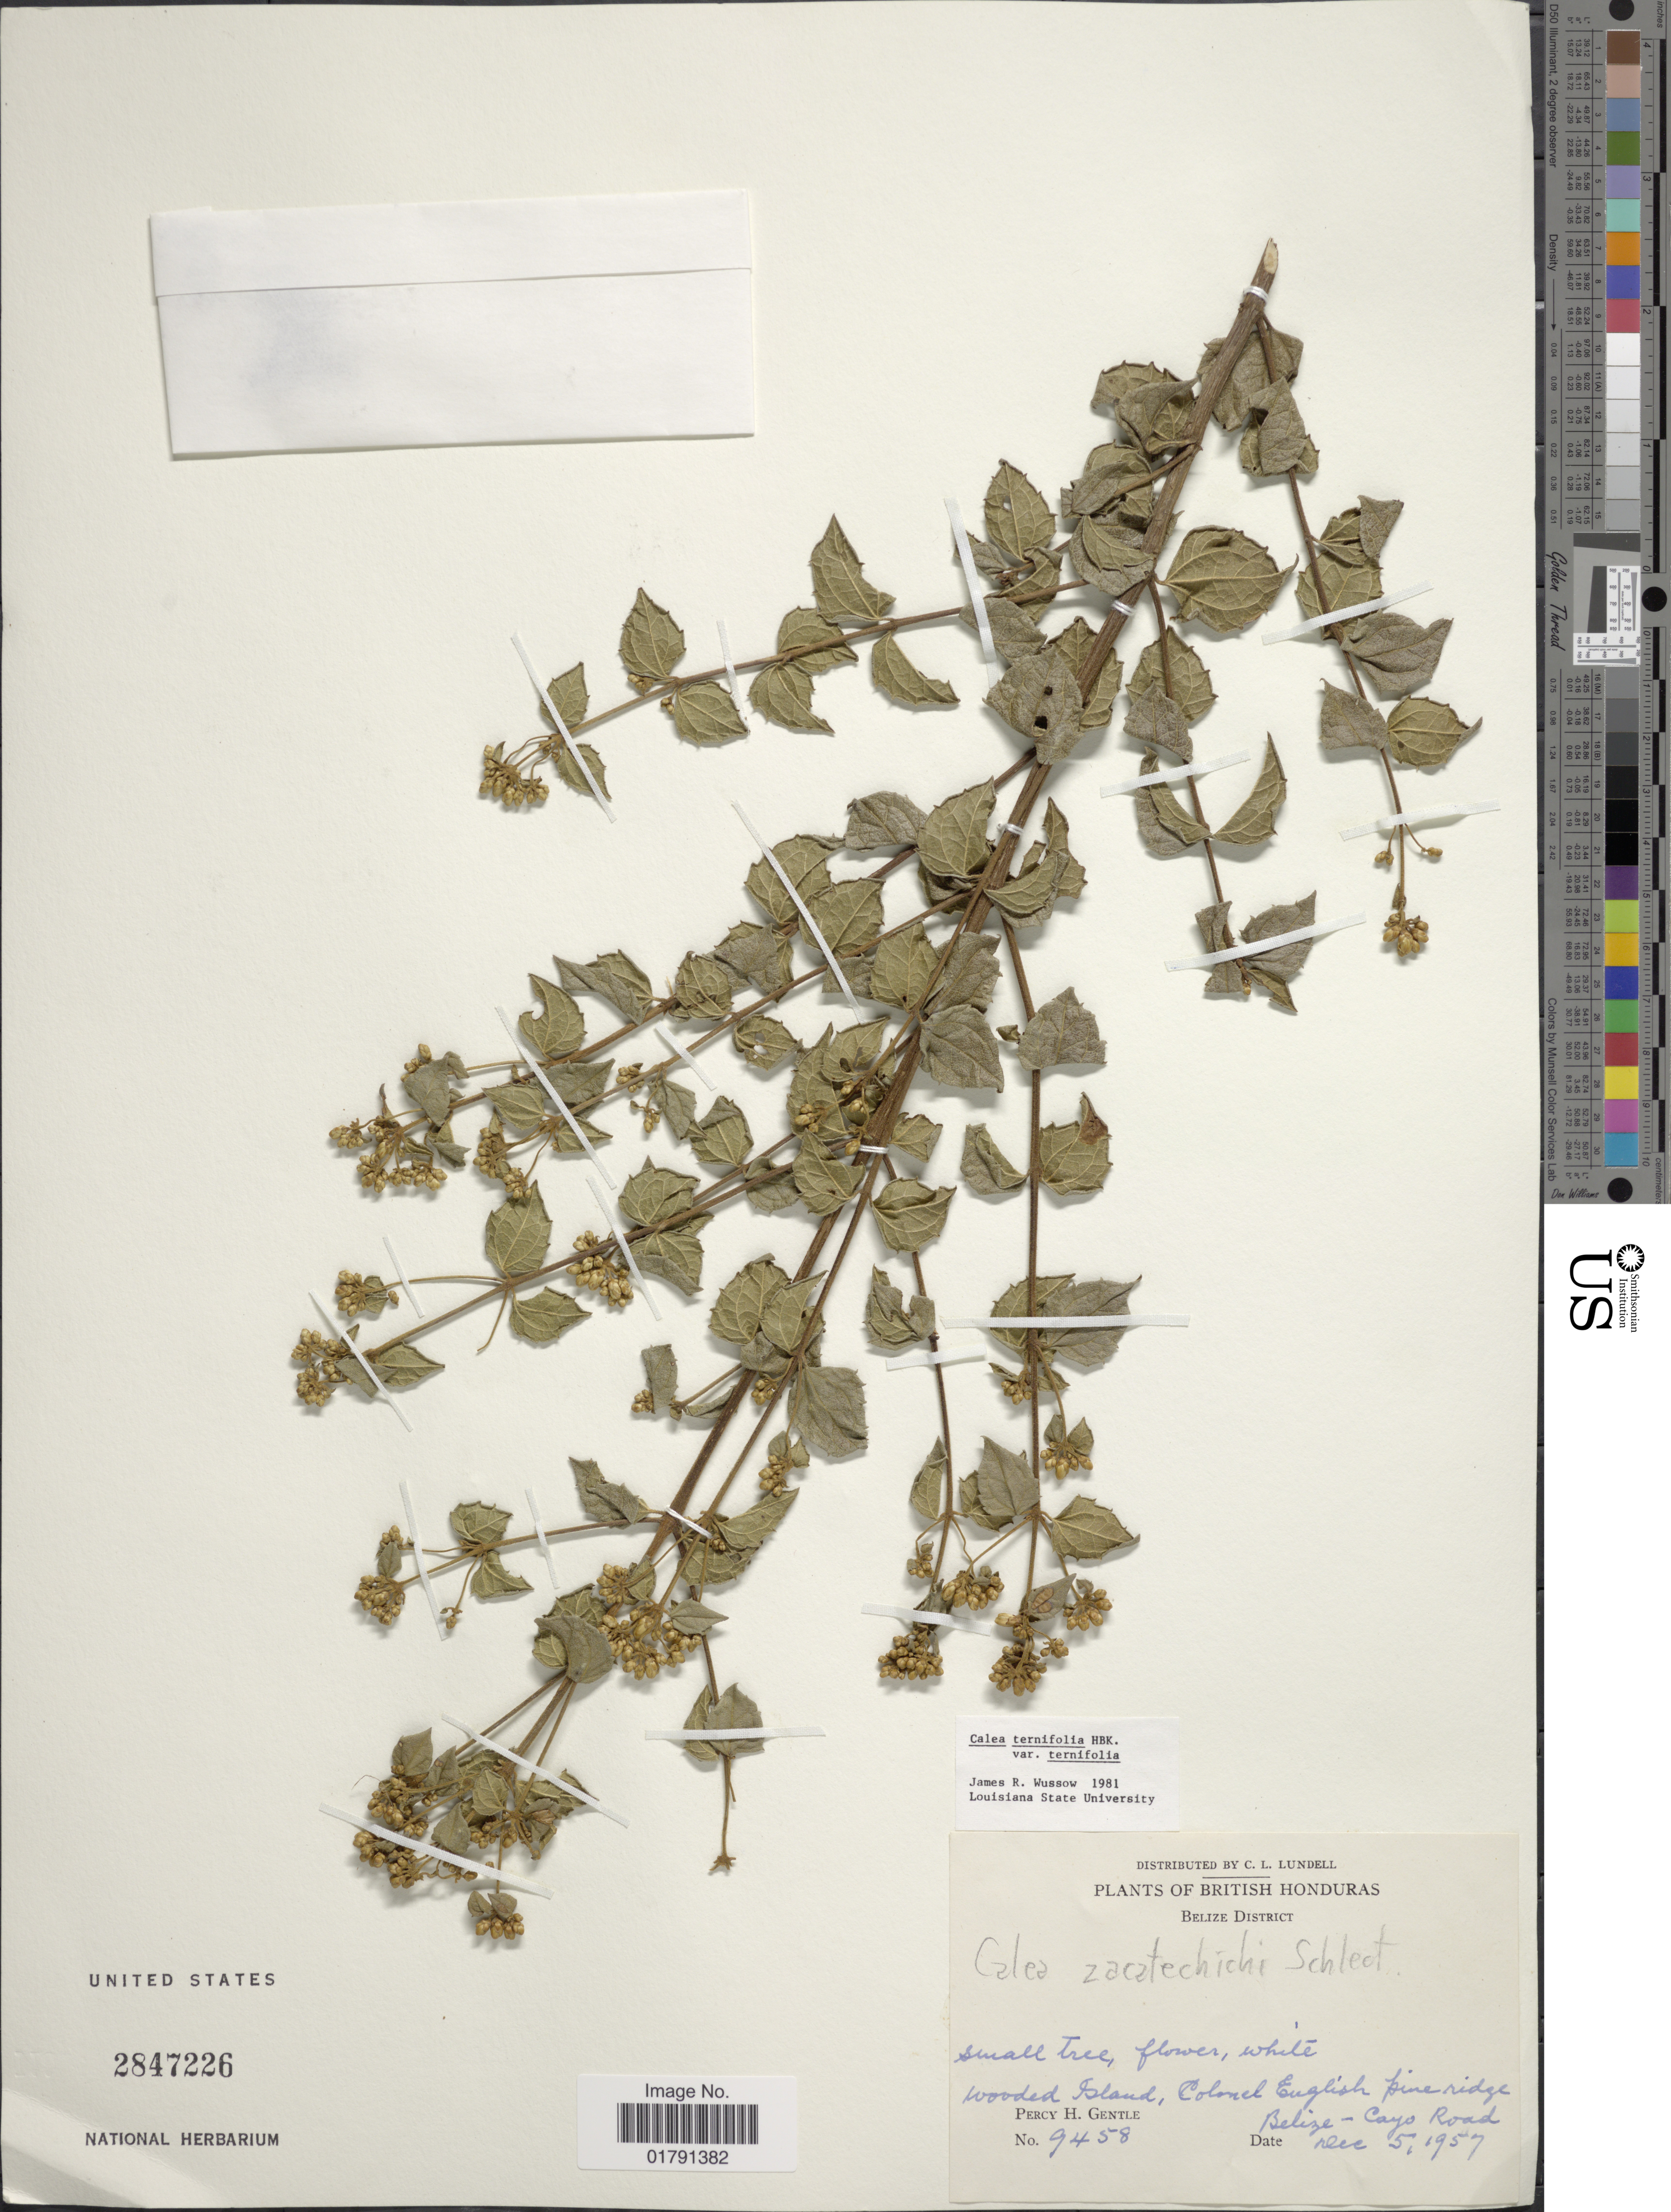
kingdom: Plantae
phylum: Tracheophyta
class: Magnoliopsida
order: Asterales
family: Asteraceae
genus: Calea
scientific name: Calea ternifolia Oliv., hom. illeg.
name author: Oliv.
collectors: P. H. Gentle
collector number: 9458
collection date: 1957-12-05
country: Belize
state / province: Belize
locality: British Honduras, Wooded Island, Colonel English Pine Ridge, Belize-Cayo Road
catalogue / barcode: US 2847226